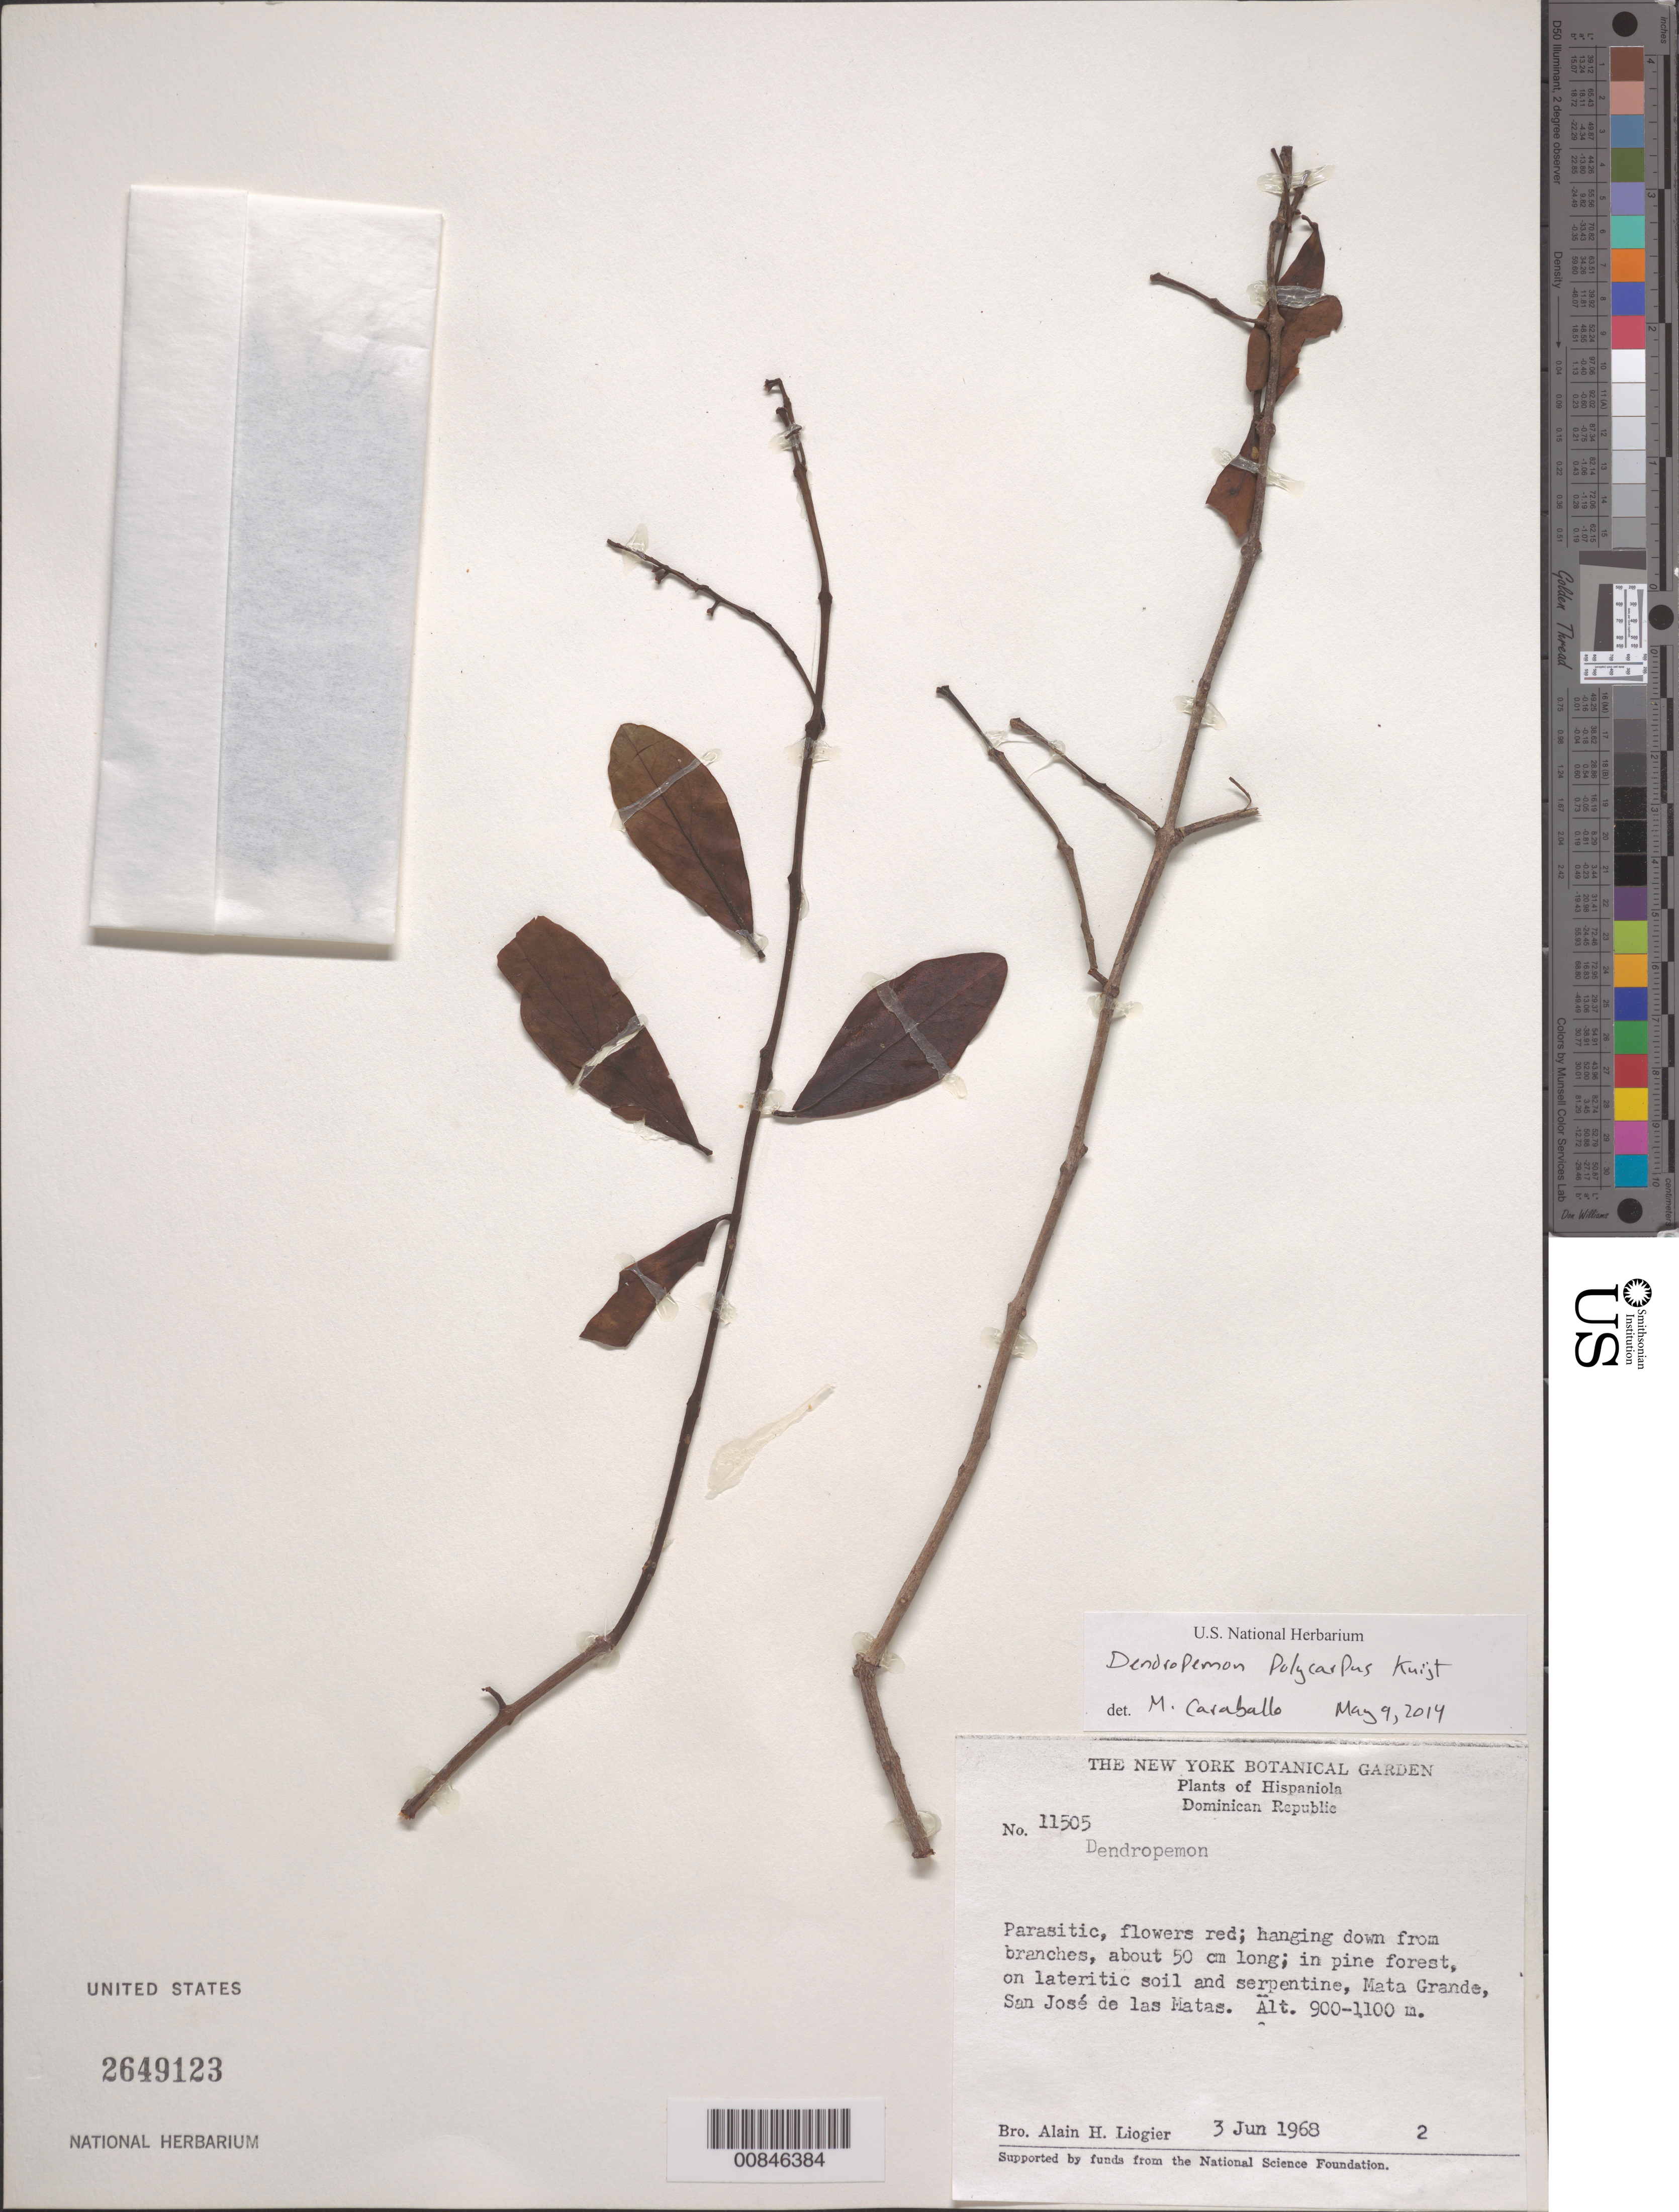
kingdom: Plantae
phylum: Tracheophyta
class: Magnoliopsida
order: Santalales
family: Loranthaceae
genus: Dendropemon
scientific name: Dendropemon polycarpus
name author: Kuijt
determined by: Caraballo-Ortiz, Marcos A., (MISS), University of Mississippi (UNITED STATES)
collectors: A. H. Liogier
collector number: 11505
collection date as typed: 03 Jun 1968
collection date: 1968-06-03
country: Dominican Republic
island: Hispaniola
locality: Mata Grande, San José de las Matas.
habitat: Hanging down from branches, about 50 cm. long. In pine forest, on lateritic soil and serpentine.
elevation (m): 900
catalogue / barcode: US 2649123